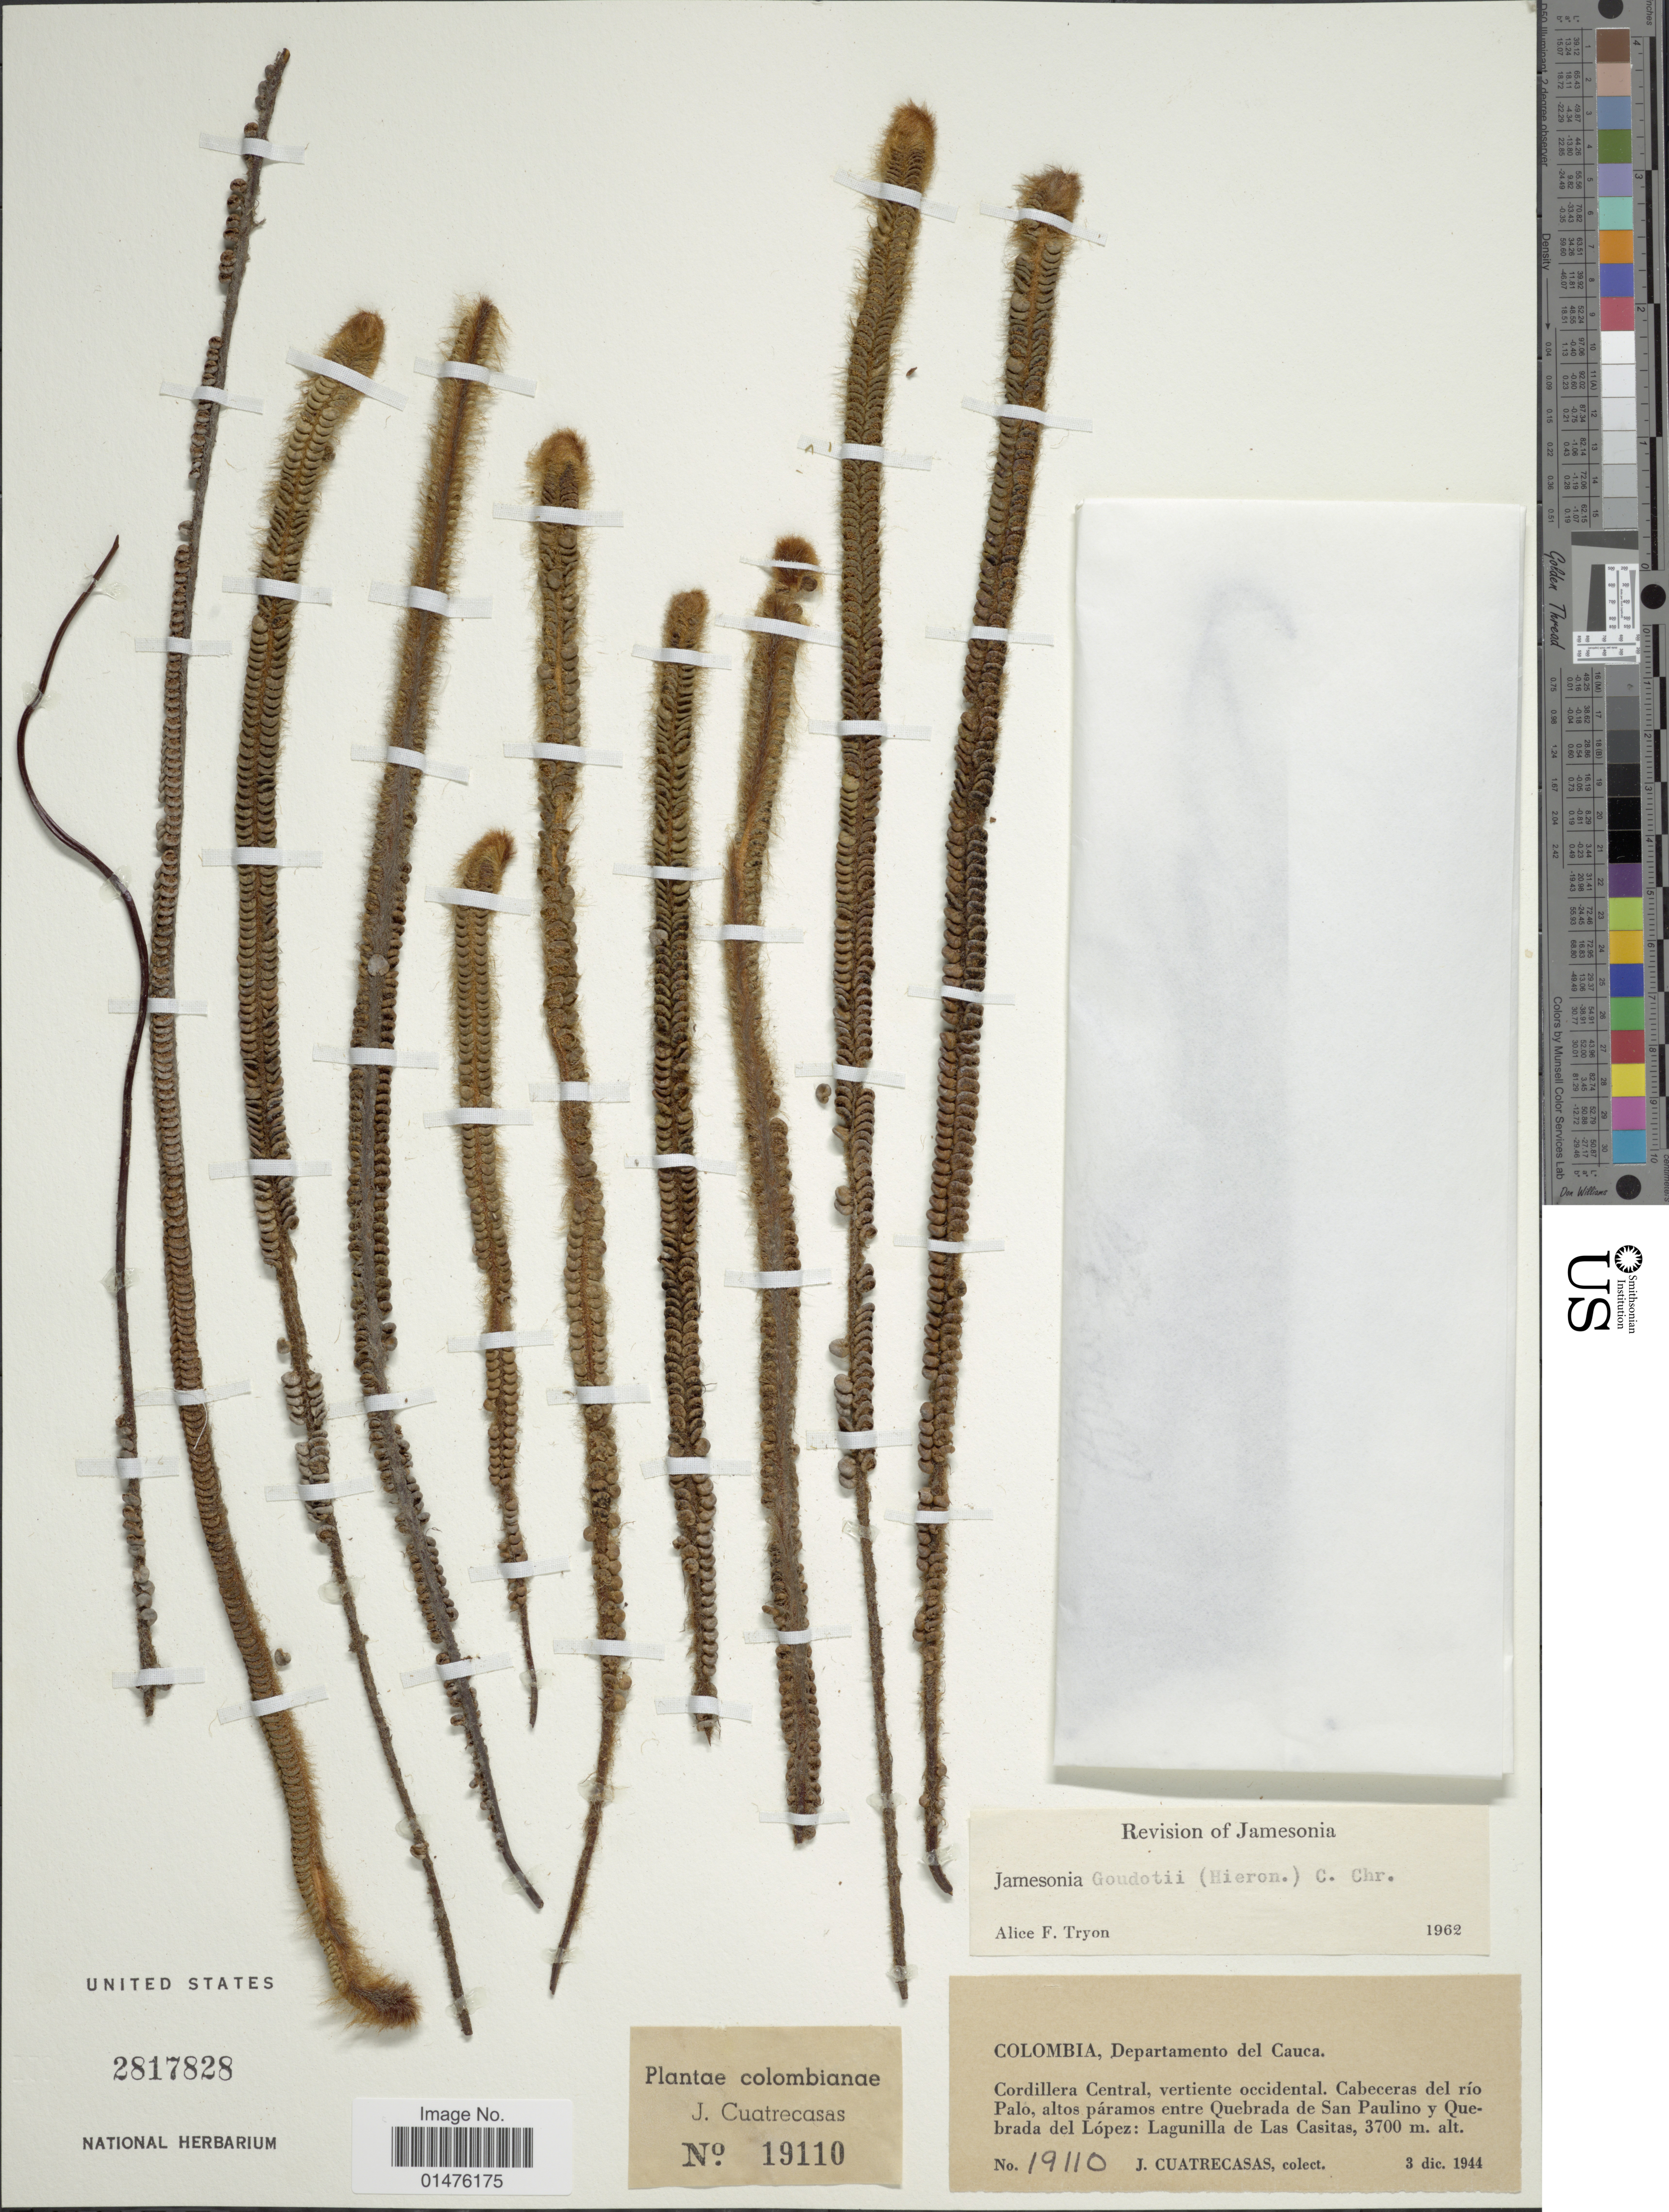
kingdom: Plantae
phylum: Tracheophyta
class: Polypodiopsida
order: Polypodiales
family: Pteridaceae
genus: Jamesonia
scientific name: Jamesonia goudotii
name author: (Hieron.) C. Chr.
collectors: J. Cuatrecasas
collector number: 19110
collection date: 1944-12-03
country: Colombia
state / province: Cauca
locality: Departamento el Cauca, Cordillera Central, vertiente occidental. Cabeceras del río Palo, altos páramos entre Quebrada de San Paulino y Quebrada del López: Lagunilla de Las Casitas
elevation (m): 3700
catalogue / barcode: US 2817828